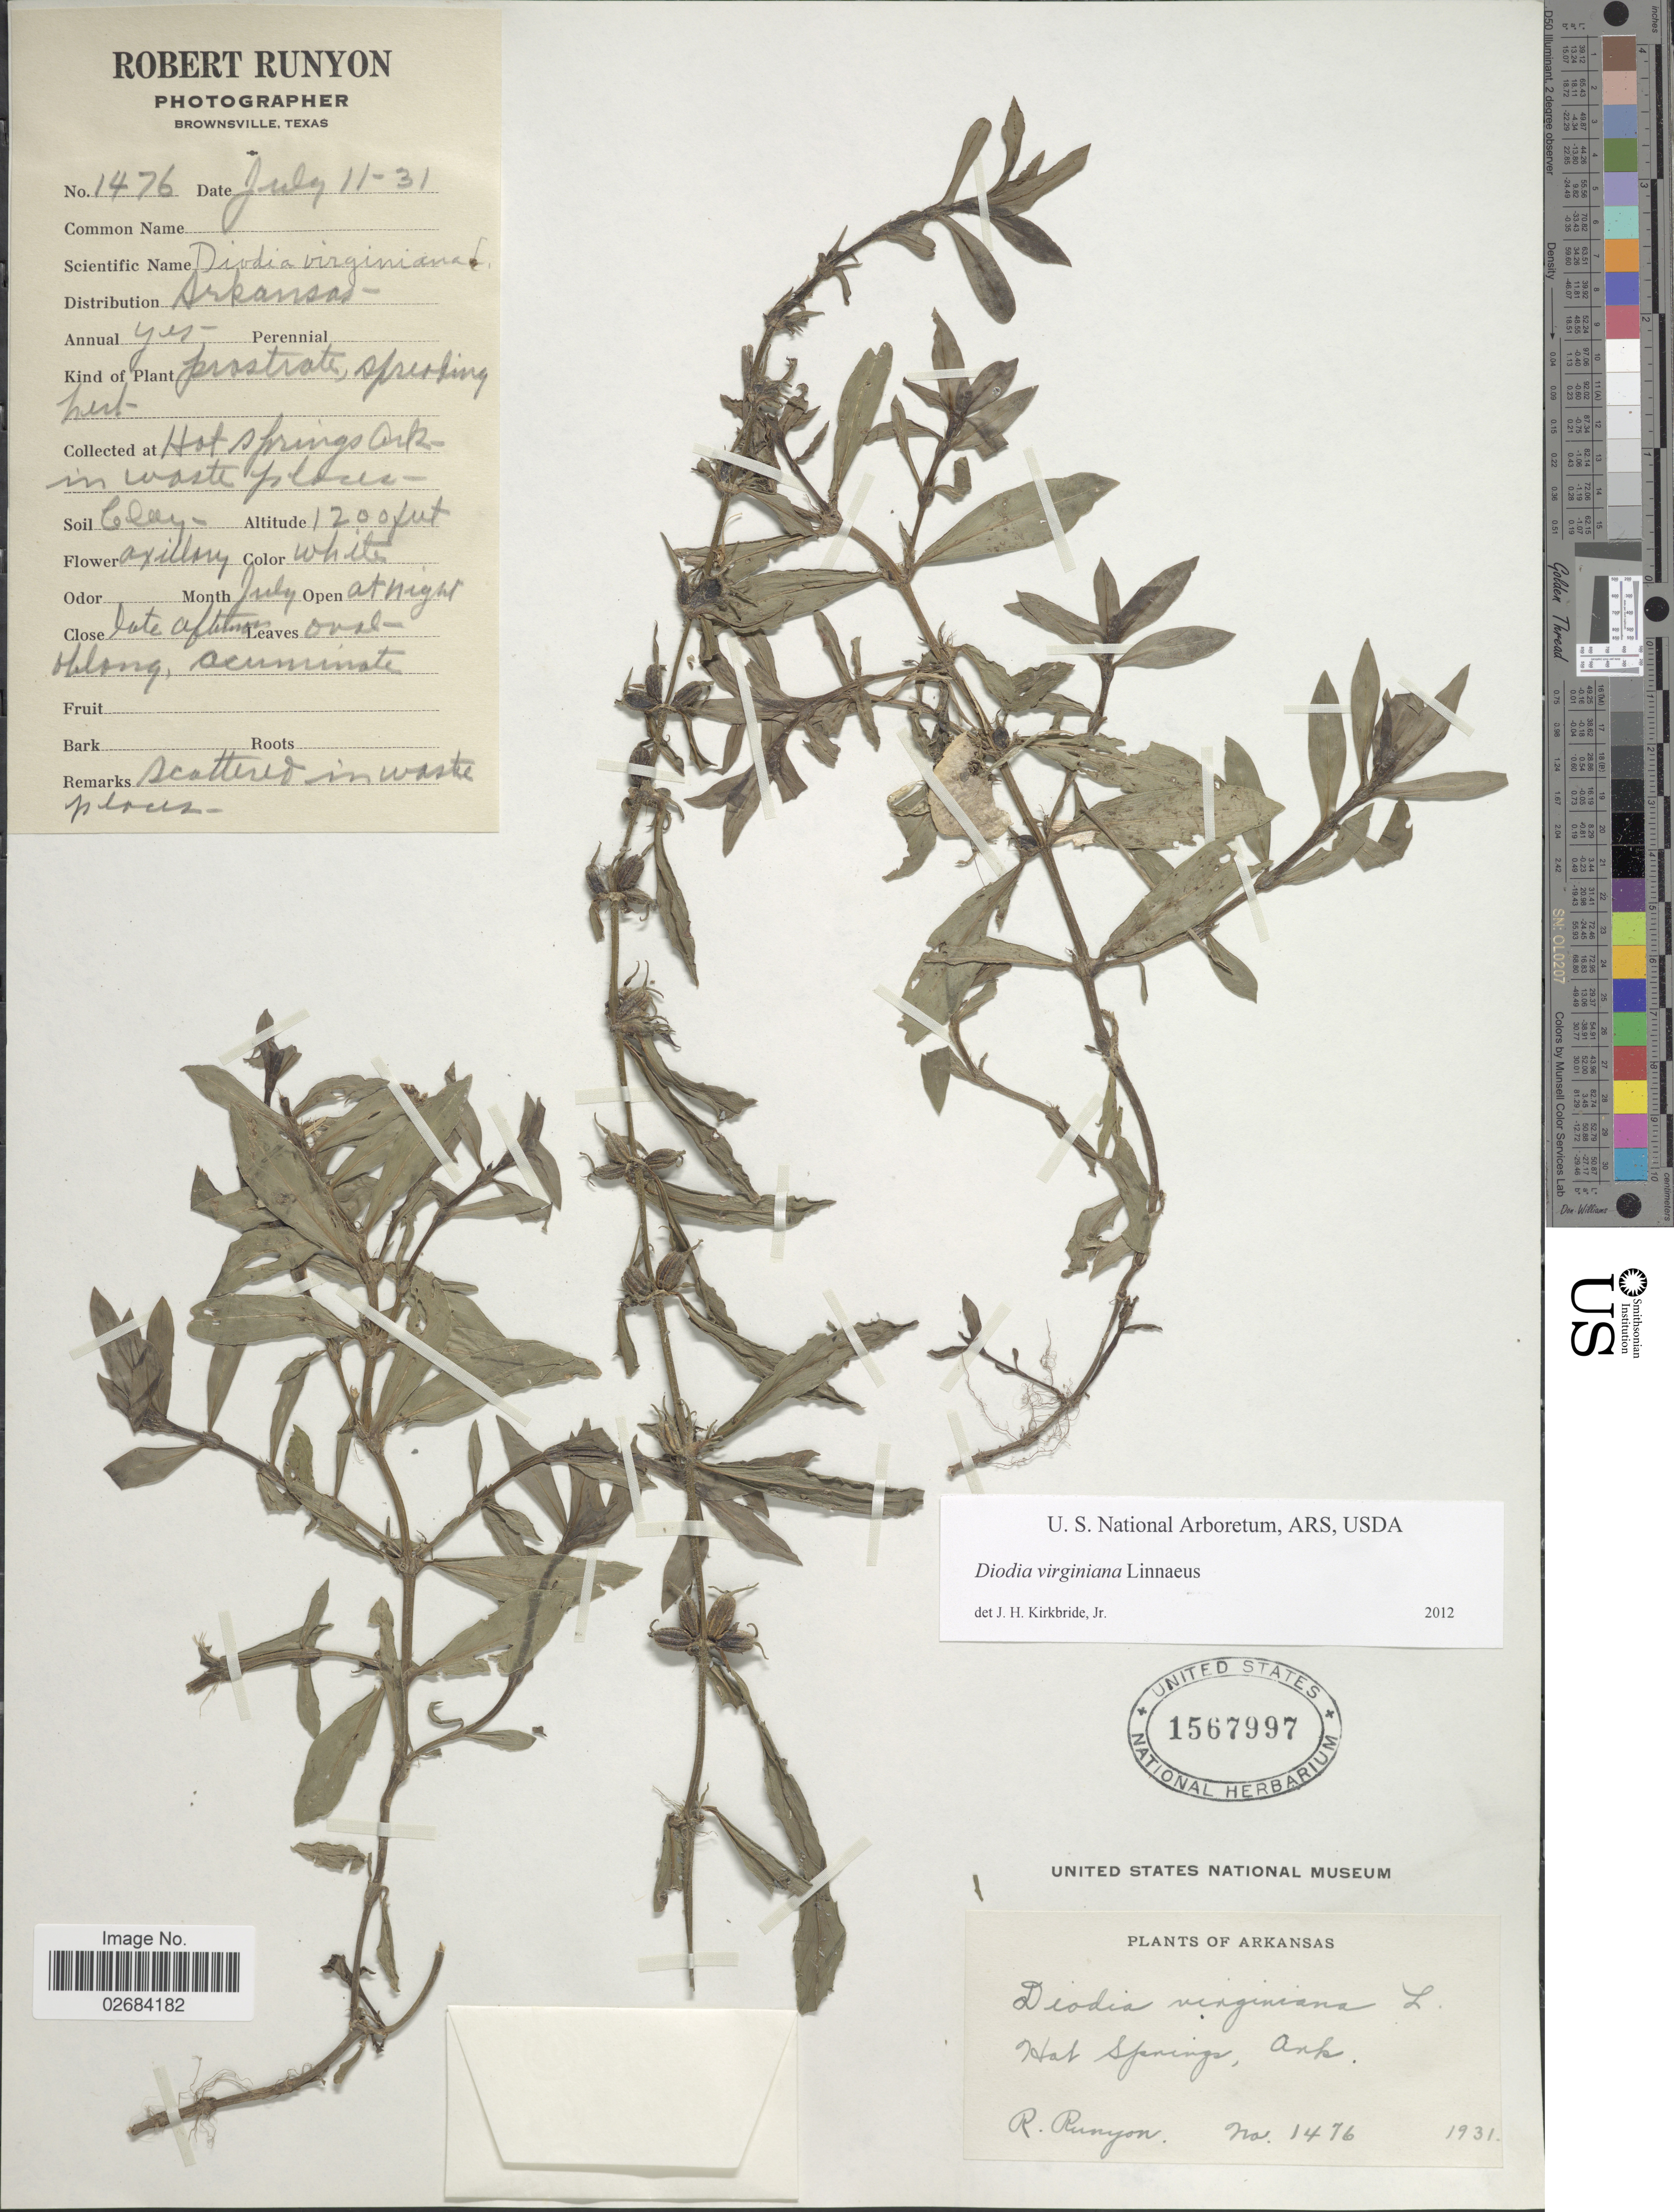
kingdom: Plantae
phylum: Tracheophyta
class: Magnoliopsida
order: Gentianales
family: Rubiaceae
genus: Diodia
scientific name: Diodia virginiana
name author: L.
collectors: R. Runyon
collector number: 1476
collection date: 1931-07-11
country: United States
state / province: Arkansas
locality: Hot Springs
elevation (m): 366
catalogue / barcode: US 1567997